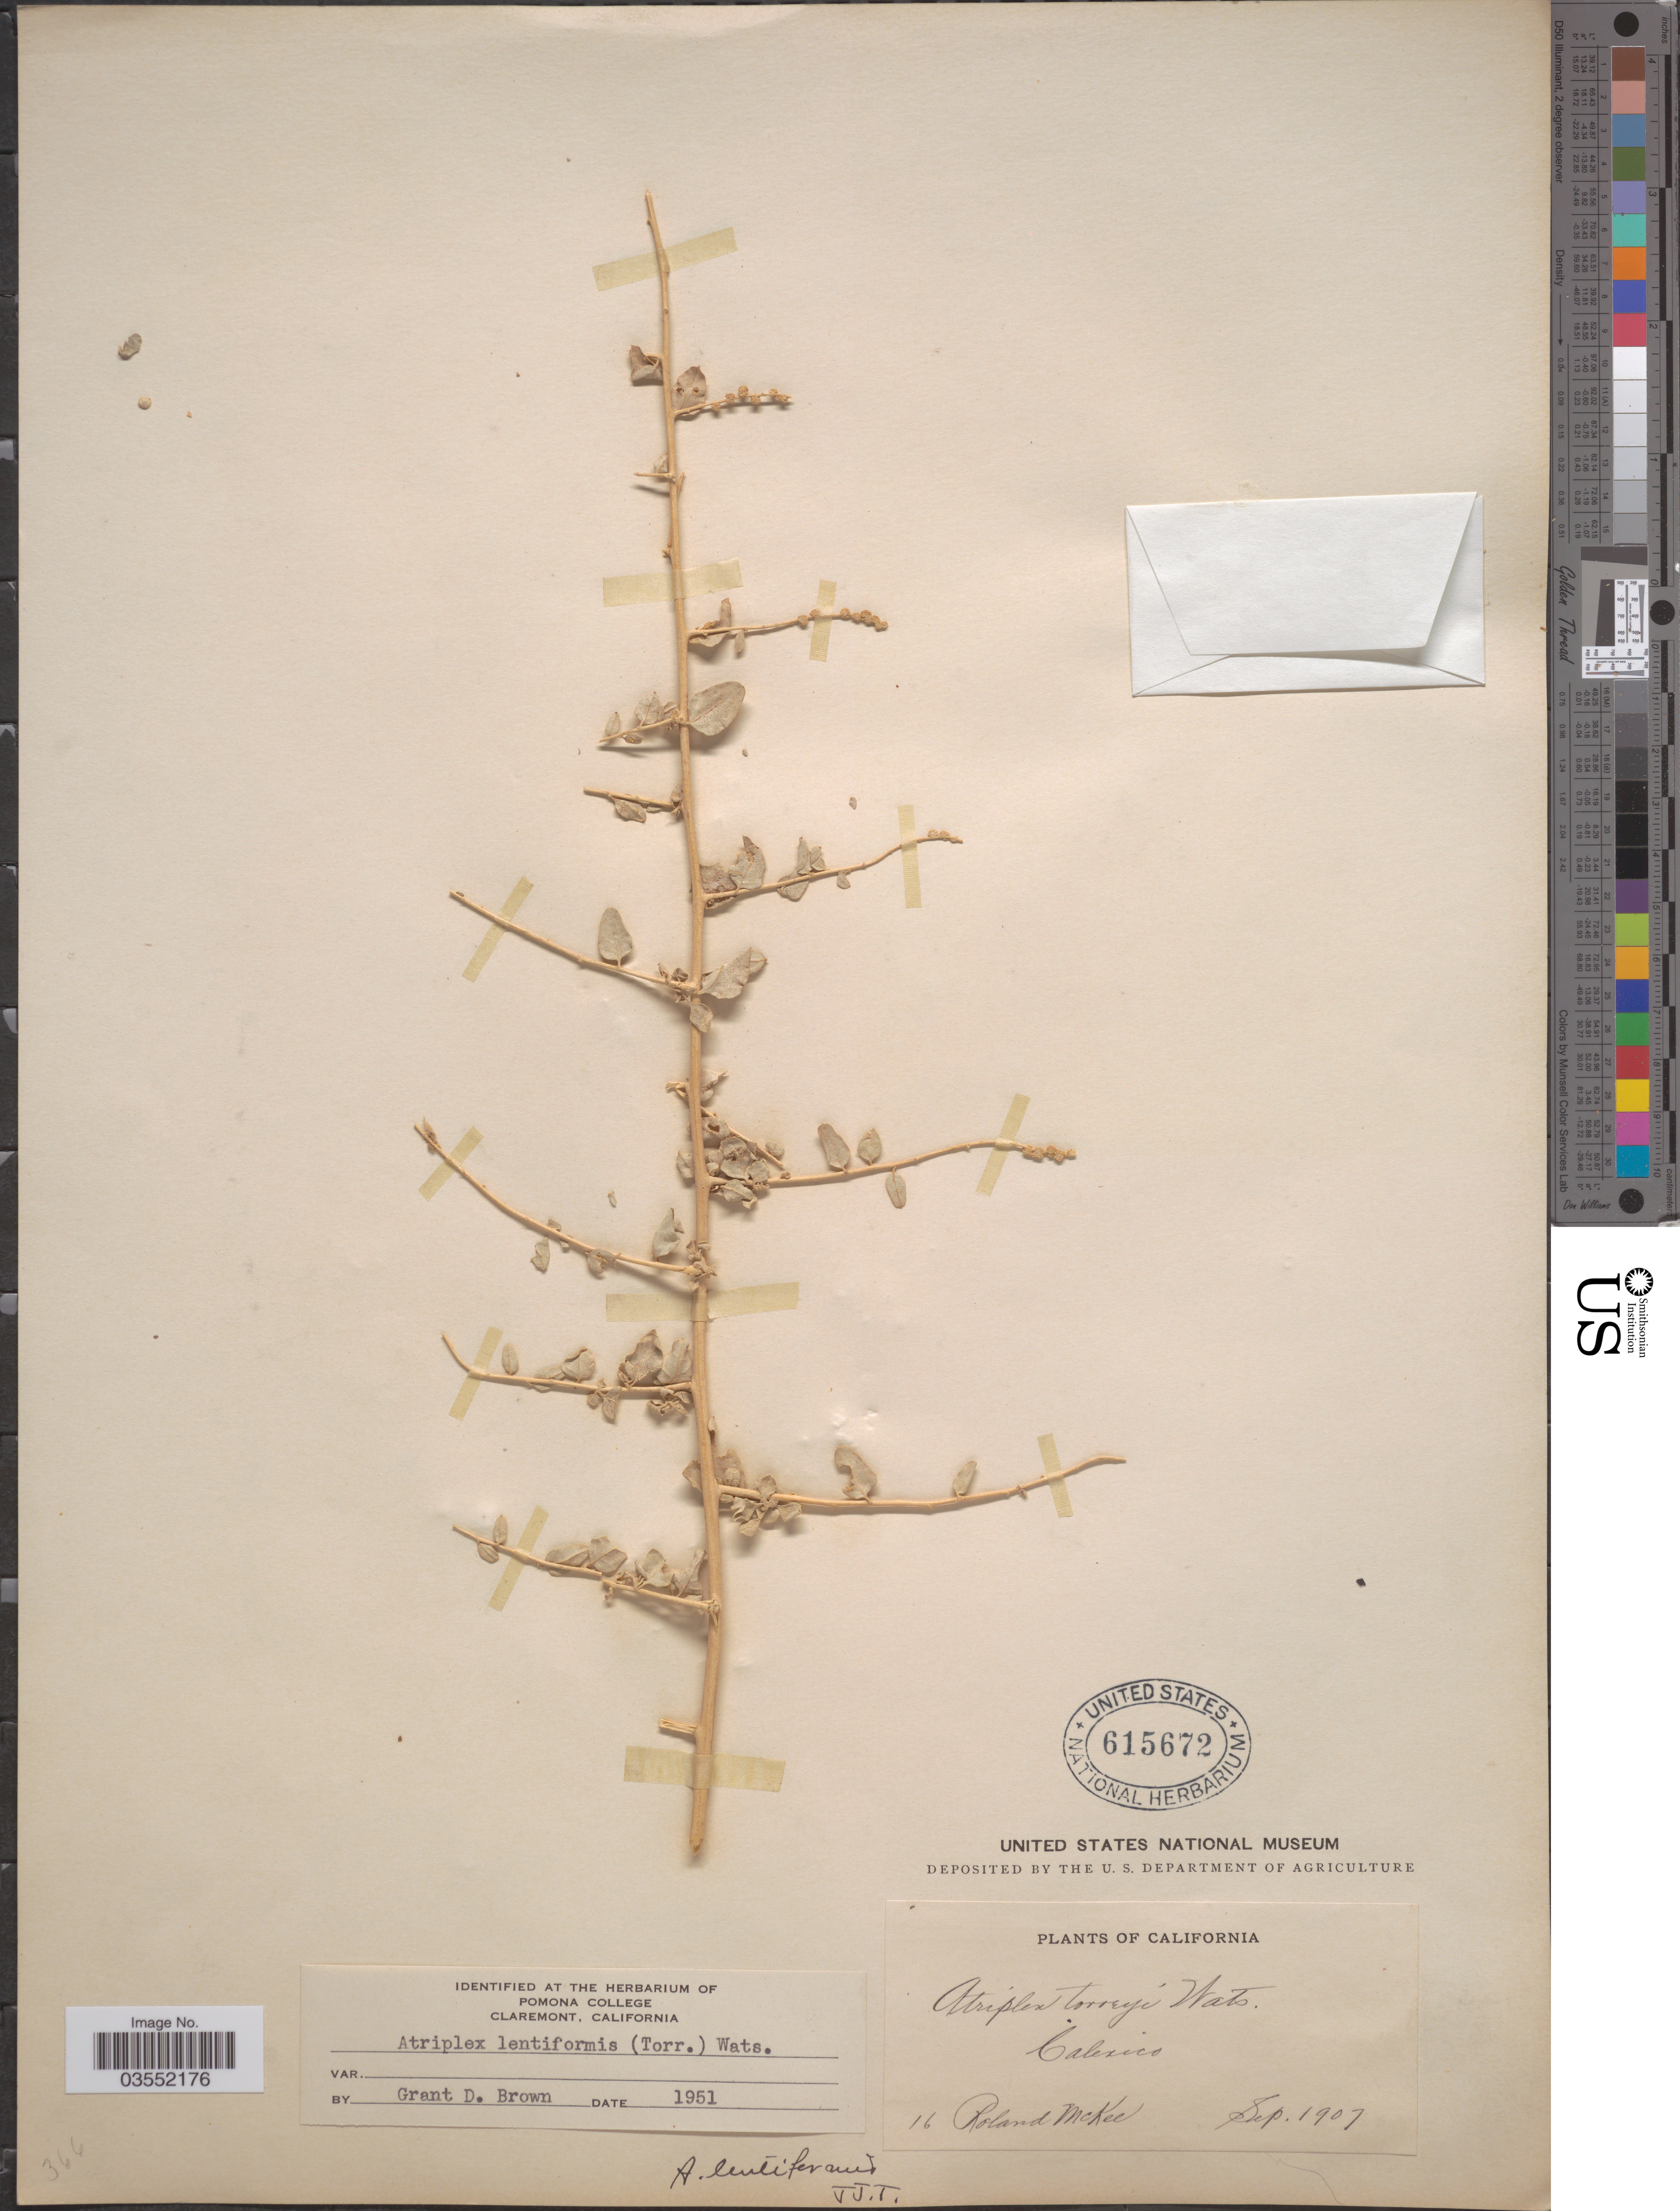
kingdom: Plantae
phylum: Tracheophyta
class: Magnoliopsida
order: Caryophyllales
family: Amaranthaceae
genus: Atriplex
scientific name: Atriplex lentiformis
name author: (Torr.) S. Watson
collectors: R. Mckee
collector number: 16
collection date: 1907-09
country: United States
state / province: California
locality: Calexico.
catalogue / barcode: US 615672